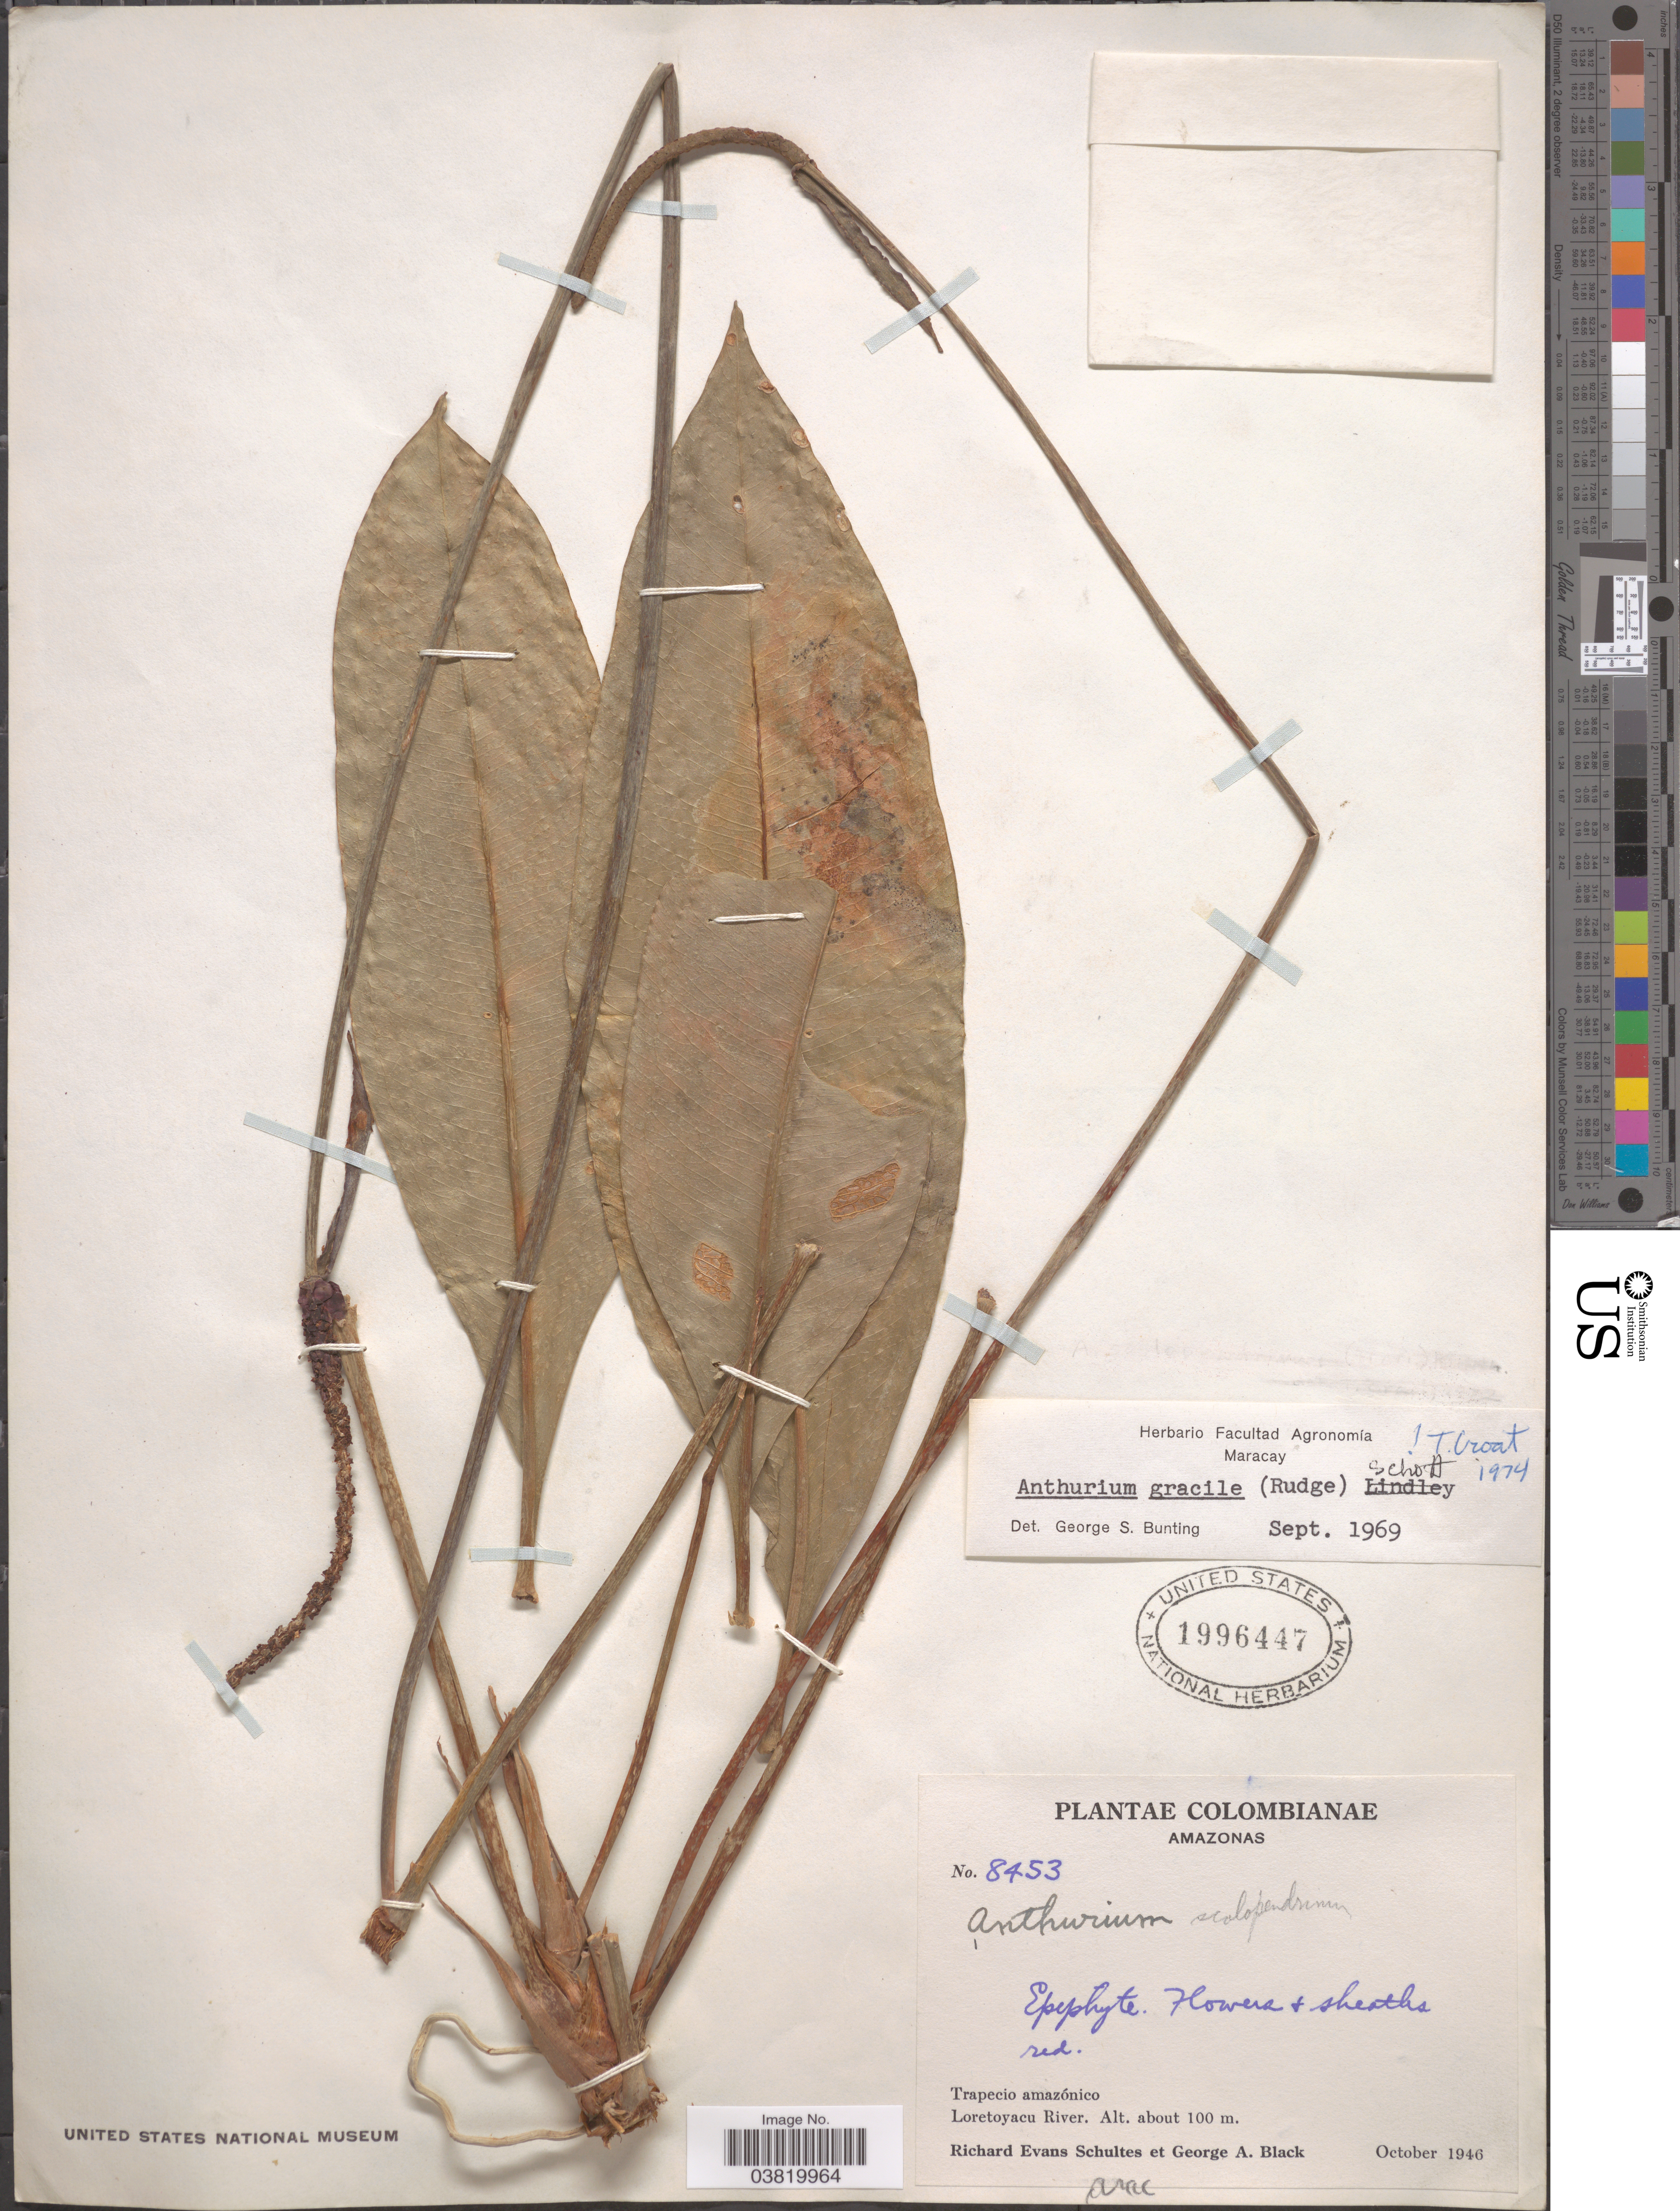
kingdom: Plantae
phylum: Tracheophyta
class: Liliopsida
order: Alismatales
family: Araceae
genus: Anthurium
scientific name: Anthurium gracile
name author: (Rudge) Schott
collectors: R. E. Schultes & G. A. Black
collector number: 8453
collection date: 1946-10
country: Colombia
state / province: Amazônas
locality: Trapecio amazónico. Loretoyacu River.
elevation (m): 100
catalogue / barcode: US 1996447